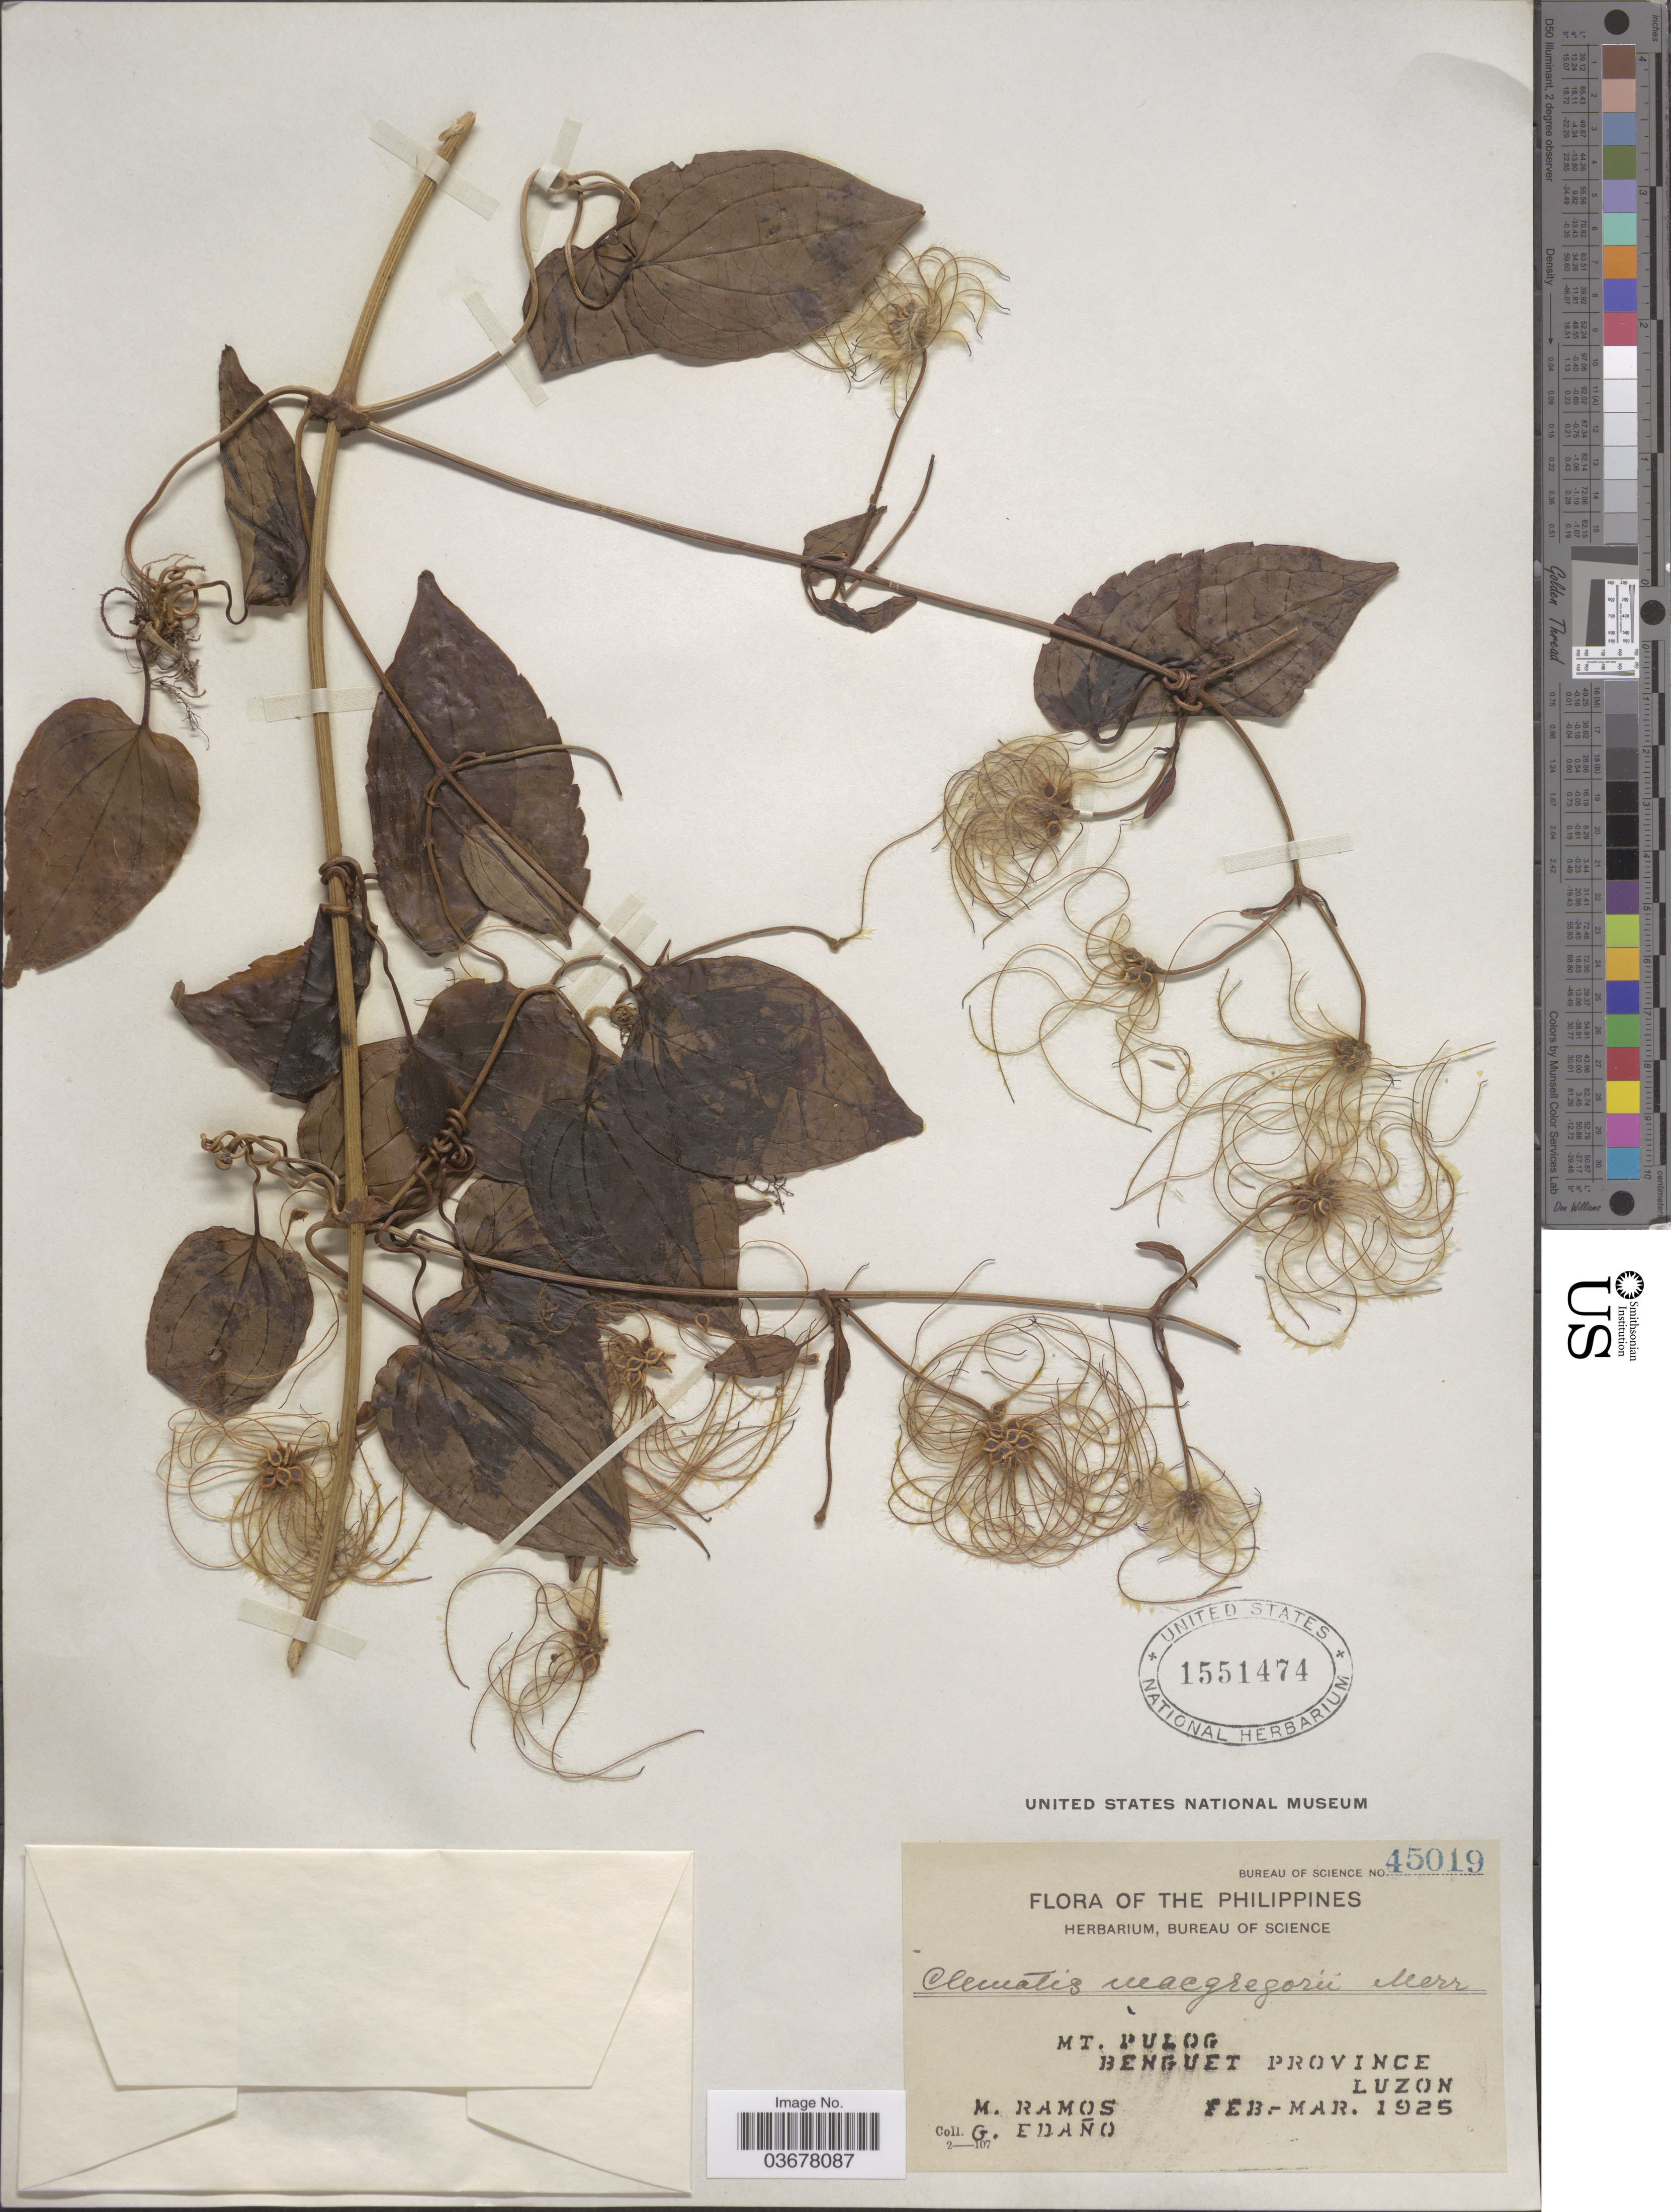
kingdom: Plantae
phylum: Tracheophyta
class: Magnoliopsida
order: Ranunculales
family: Ranunculaceae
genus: Clematis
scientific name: Clematis macgregorii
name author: Merr.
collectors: M. Ramos & G. Edaño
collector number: Bureau of Science 45019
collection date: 1925-02/1925-03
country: Philippines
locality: Mt. Pulog. Benguet Province. Luzon.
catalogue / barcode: US 1551474